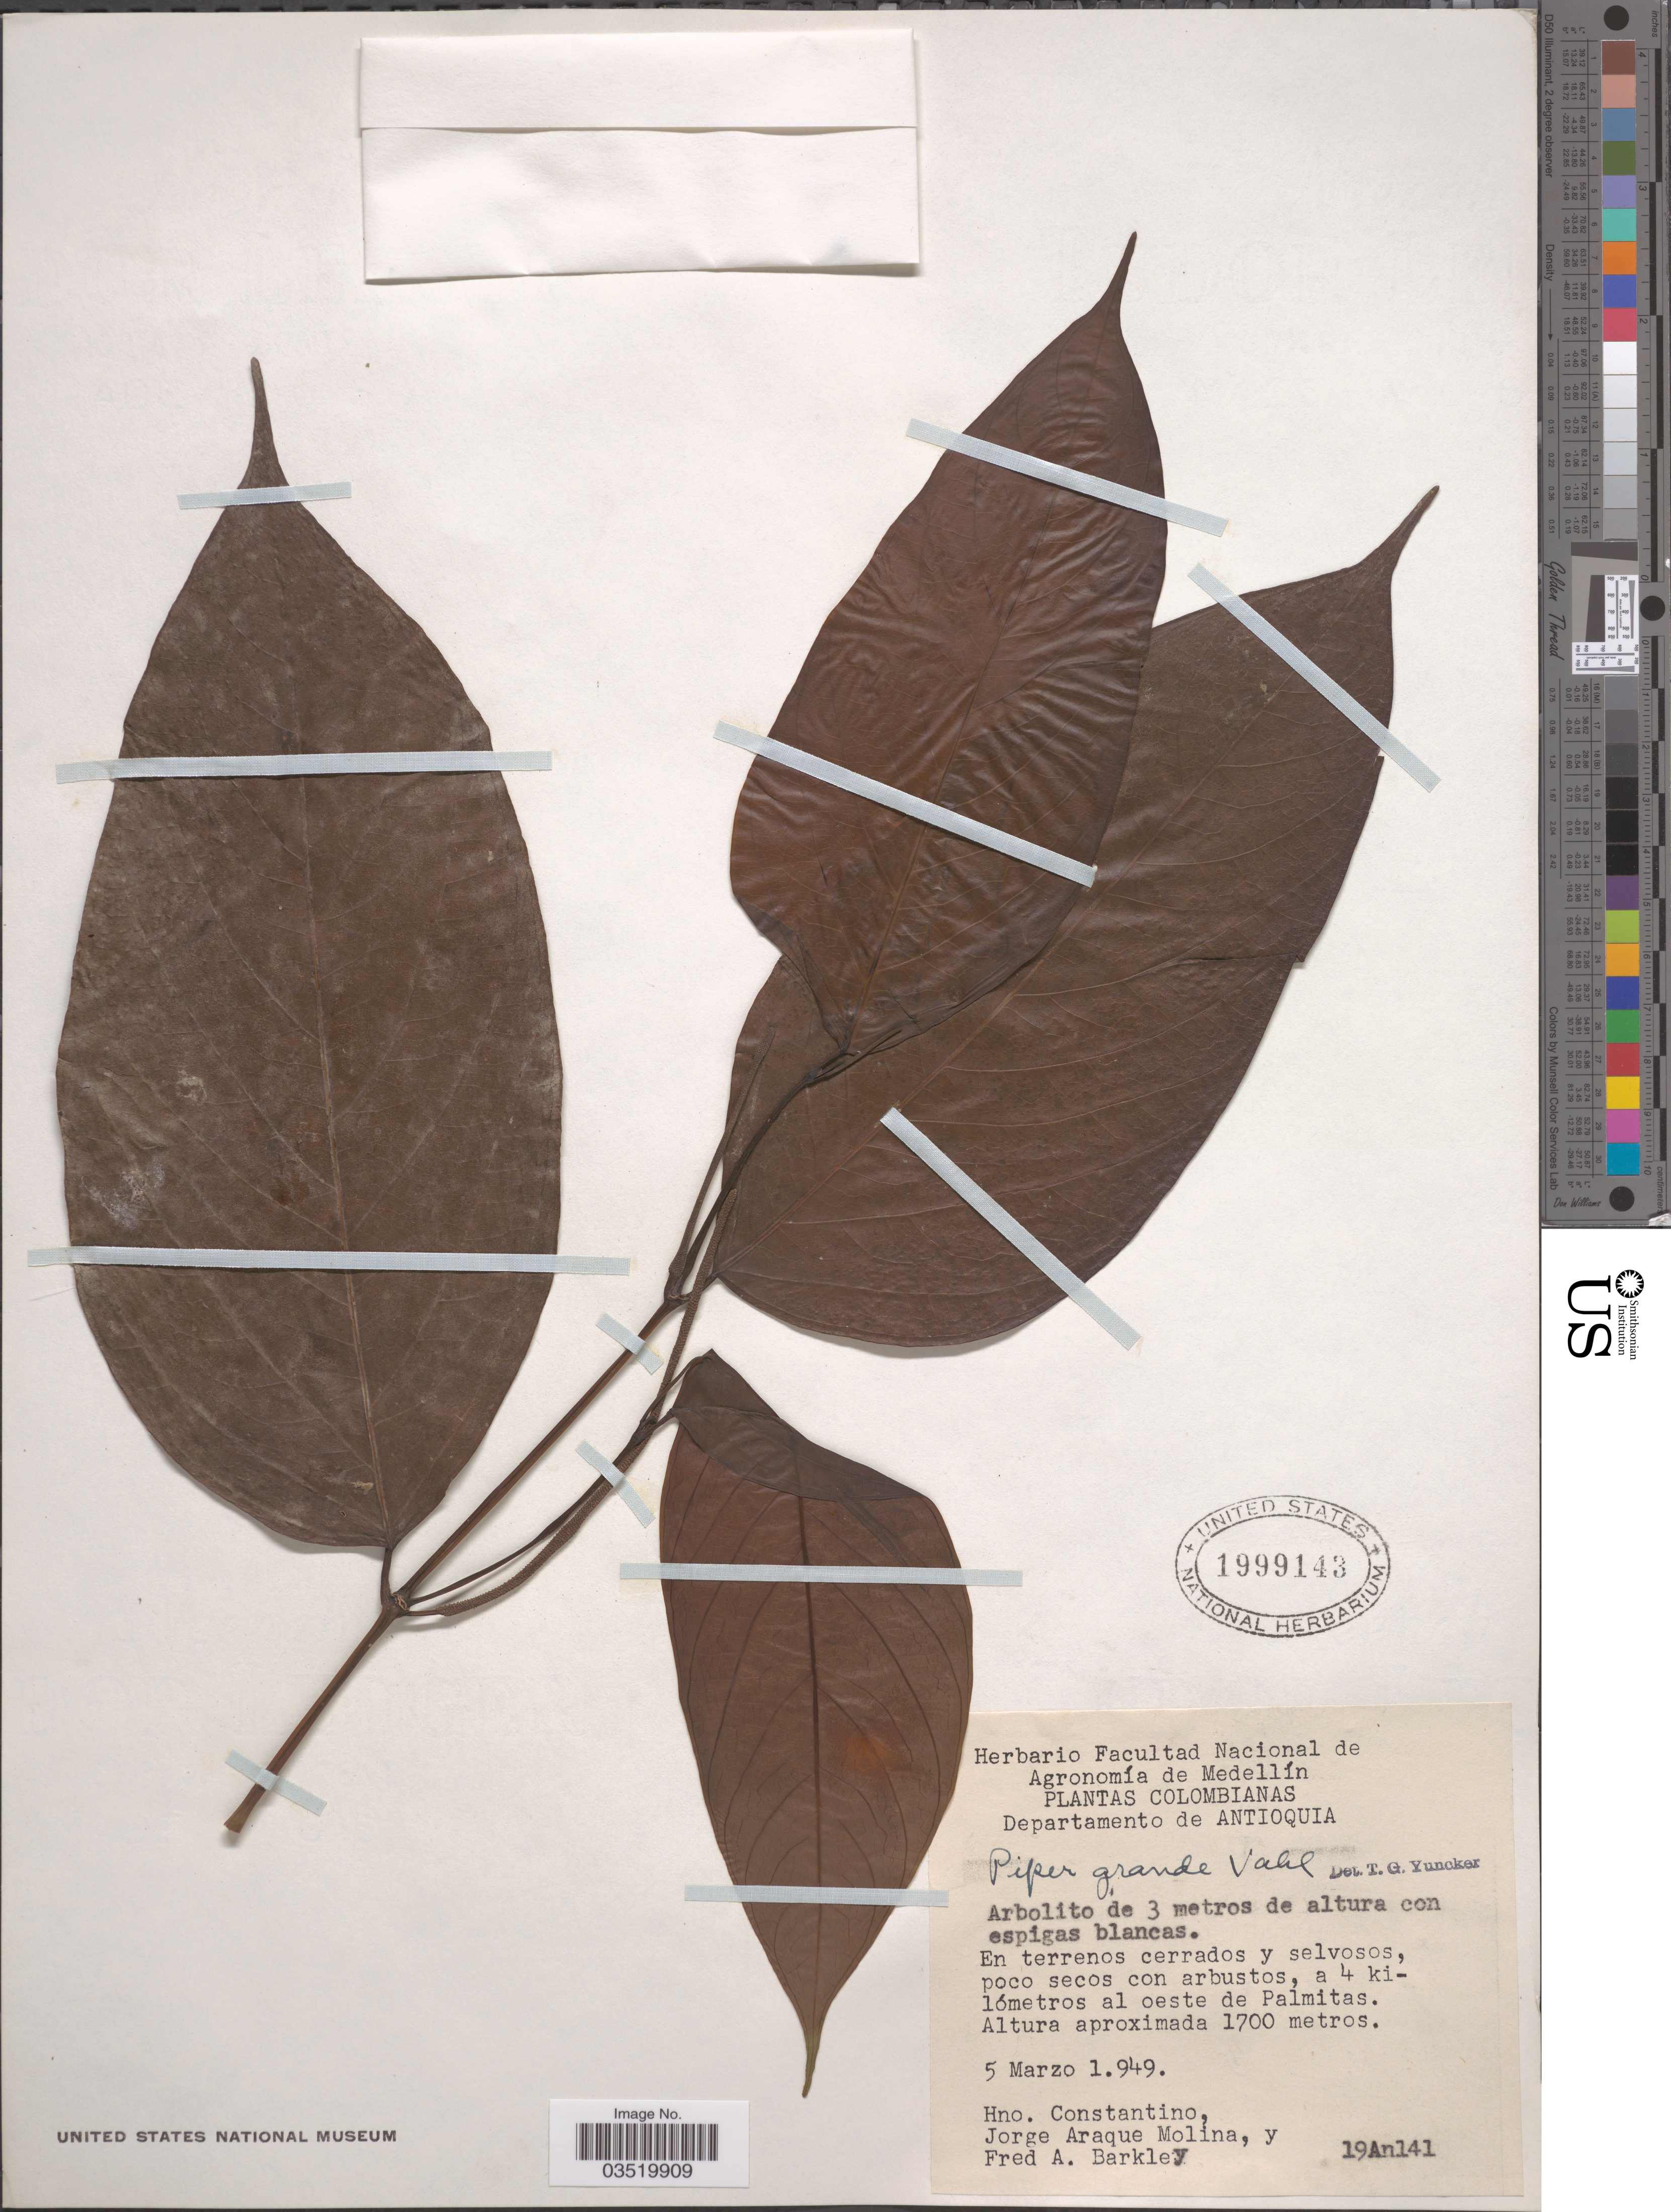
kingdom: Plantae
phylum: Tracheophyta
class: Magnoliopsida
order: Piperales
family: Piperaceae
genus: Piper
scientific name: Piper grande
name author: Vahl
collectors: H. Constantino, J. A. Molina & F. A. Barkley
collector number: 19An141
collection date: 1949-03-05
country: Colombia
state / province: Antioquia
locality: Departamento de Antioquia. A 4 kilómetros al oeste de Palmitas.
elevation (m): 1700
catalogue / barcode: US 1999143